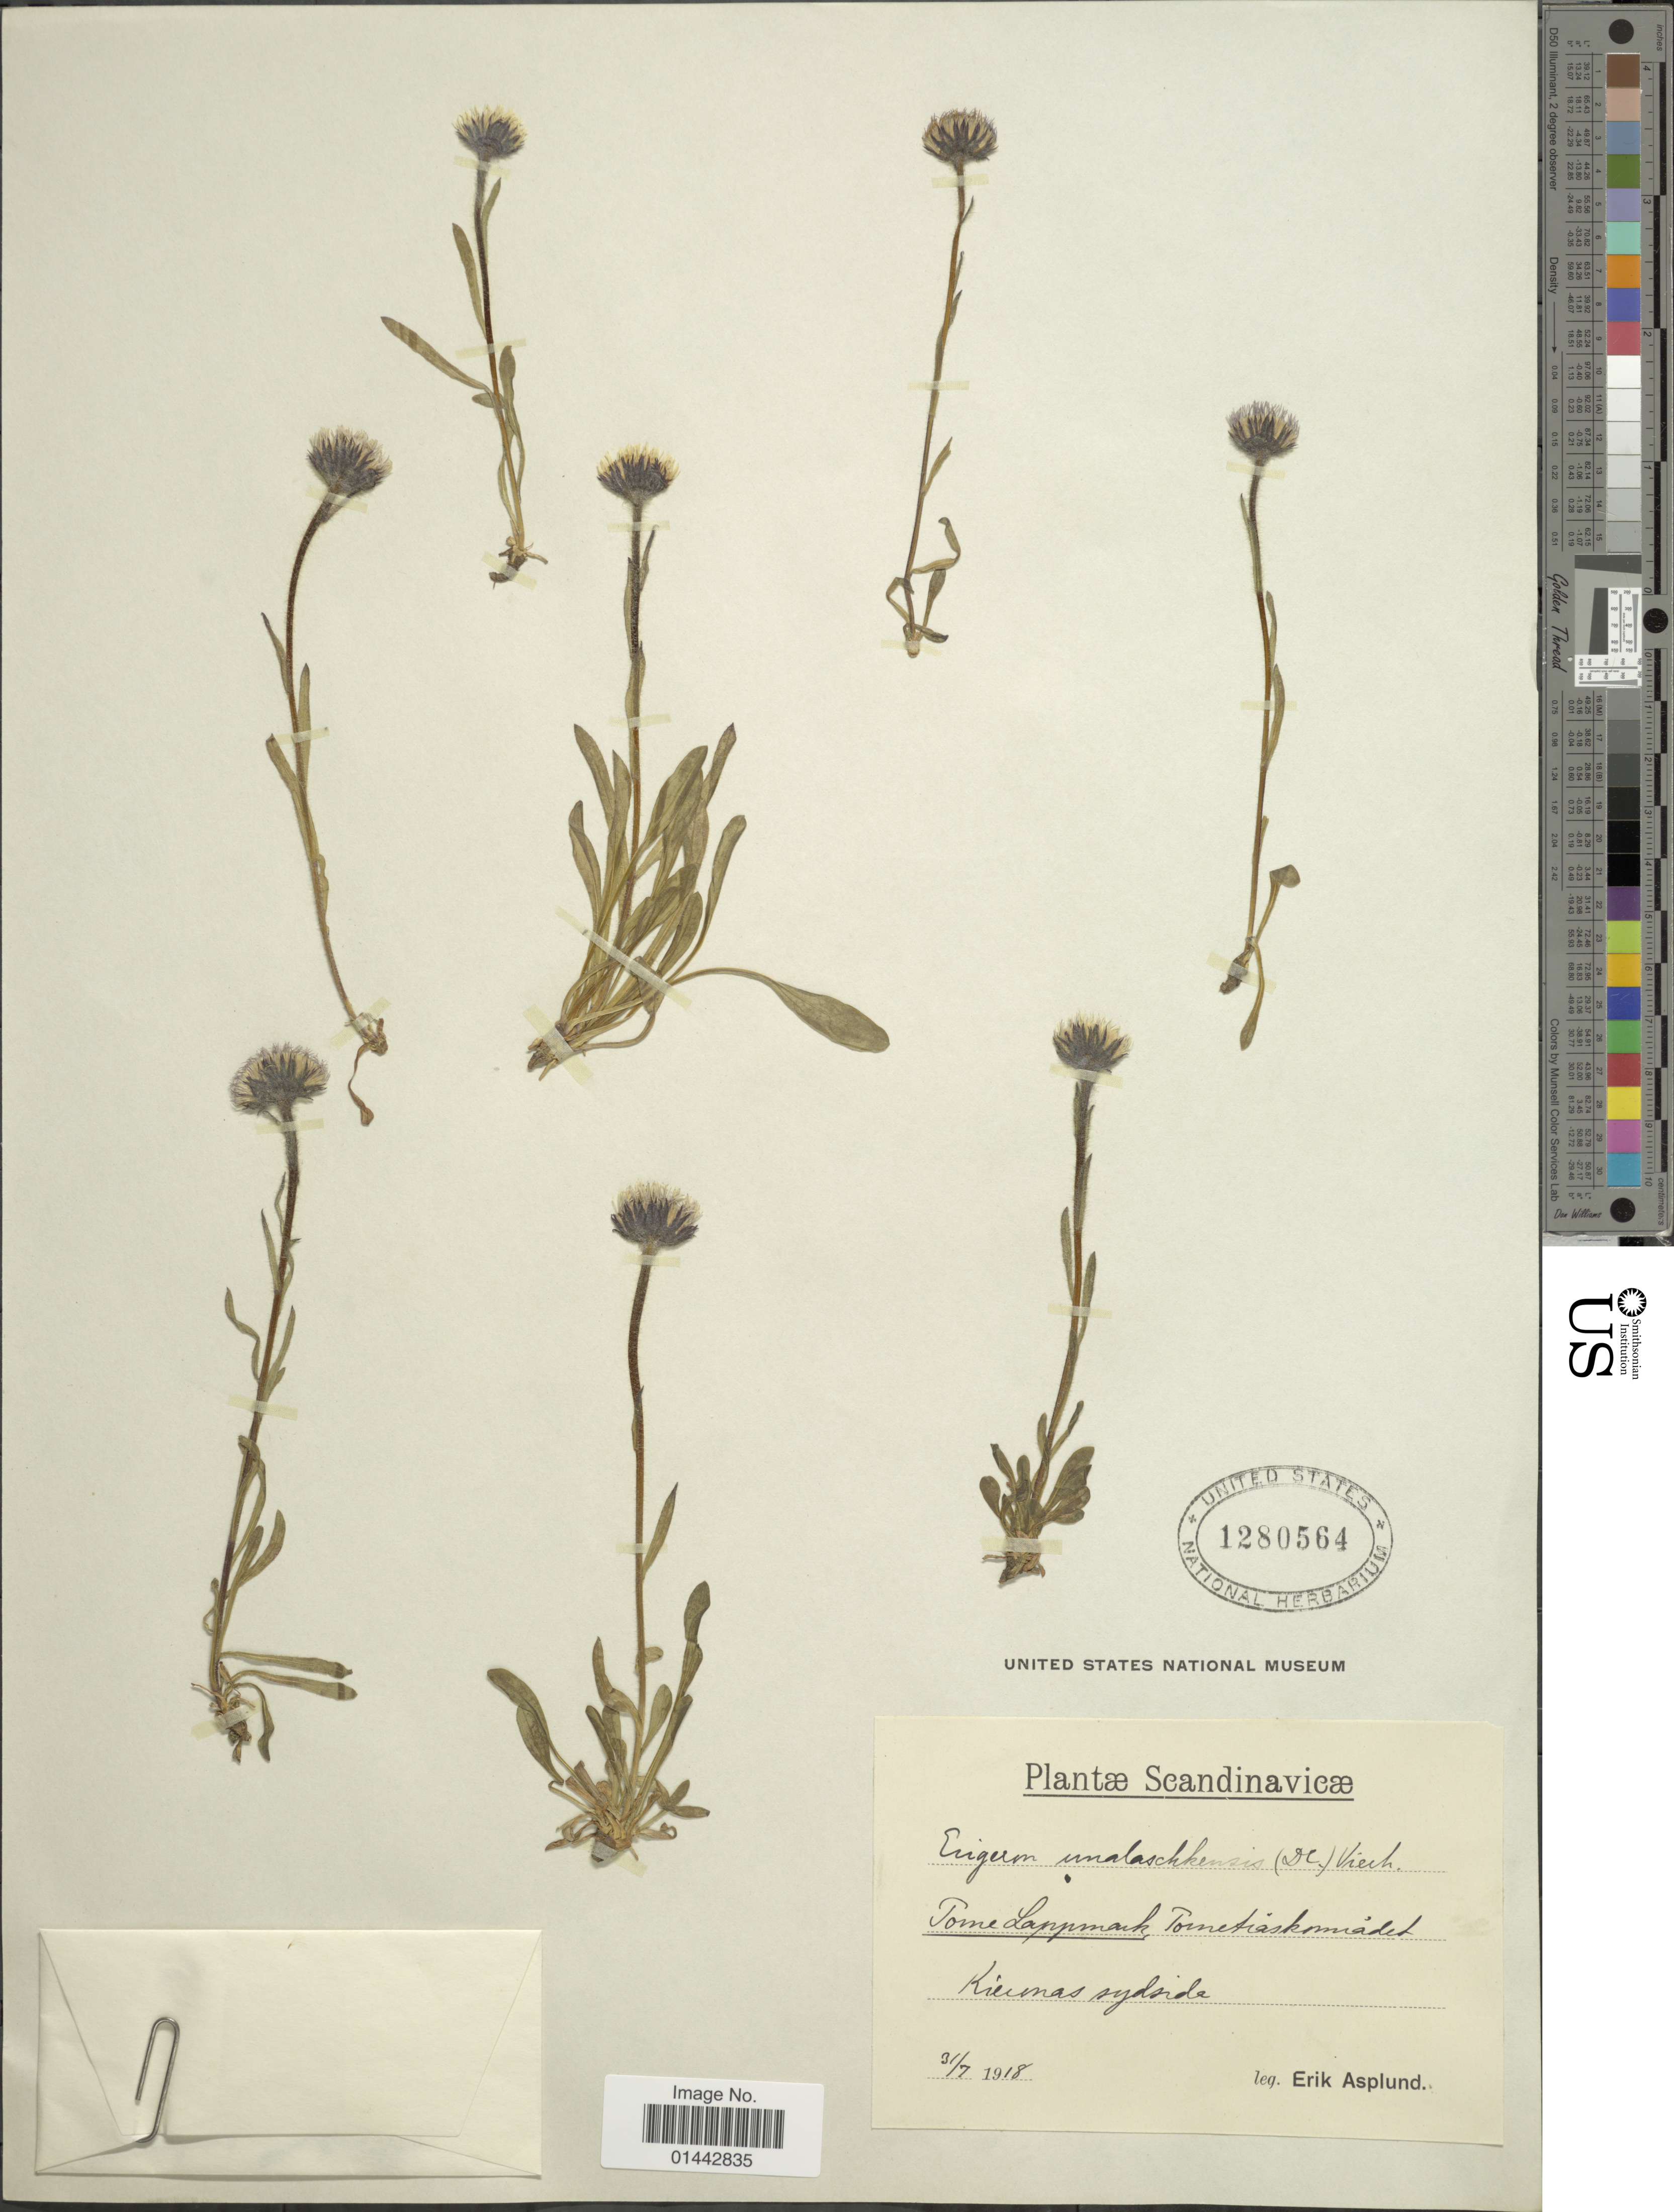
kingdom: Plantae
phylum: Tracheophyta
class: Magnoliopsida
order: Asterales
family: Asteraceae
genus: Erigeron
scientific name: Erigeron unalaschkensis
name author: Vierh.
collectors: E. Asplund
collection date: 1918-07-31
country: Sweden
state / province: Norrbotten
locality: Torne Lappmark. Torneträskområdet,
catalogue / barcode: US 1280564